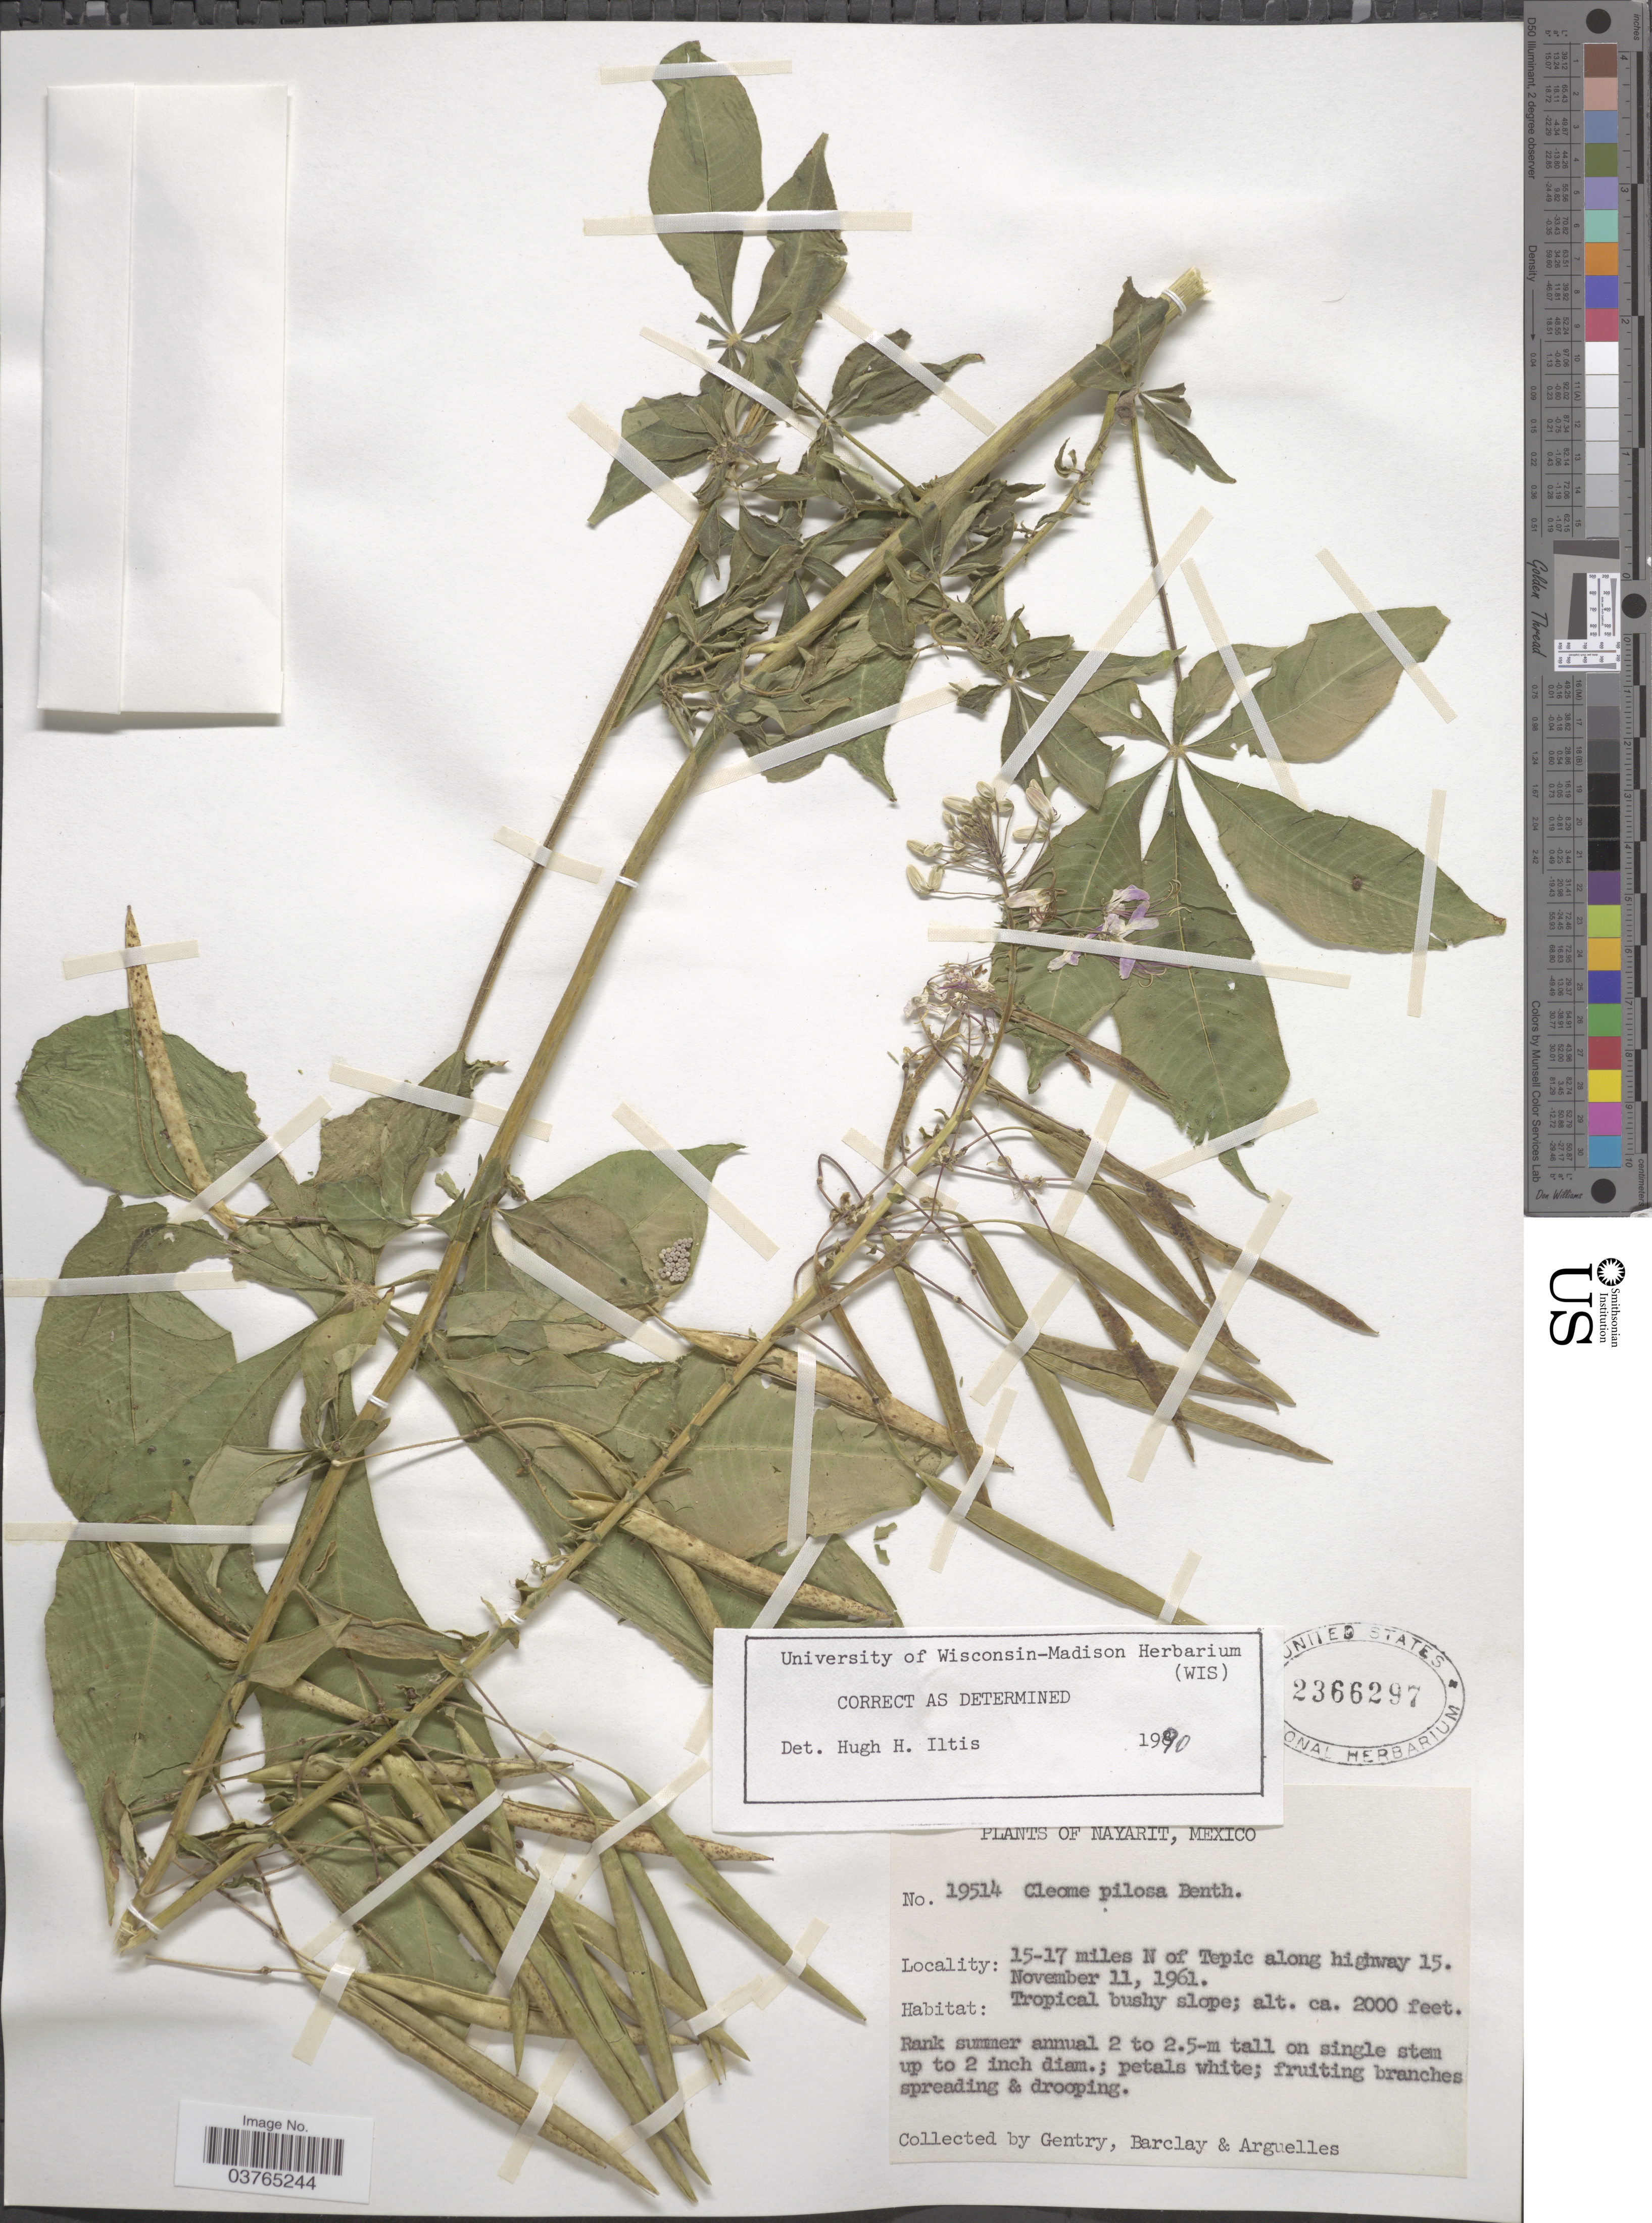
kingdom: Plantae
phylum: Tracheophyta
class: Magnoliopsida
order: Brassicales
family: Cleomaceae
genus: Cochranella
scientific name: Cochranella pilosa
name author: (Benth.) E.M. McGinty & Roalson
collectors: Gentry, --, -- Barclay & Arguelles, --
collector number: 19514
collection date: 1961-11-11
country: Mexico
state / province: Nayarit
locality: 15-17 miles N of Tepic along highway 15.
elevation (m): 610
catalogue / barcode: US 2366297